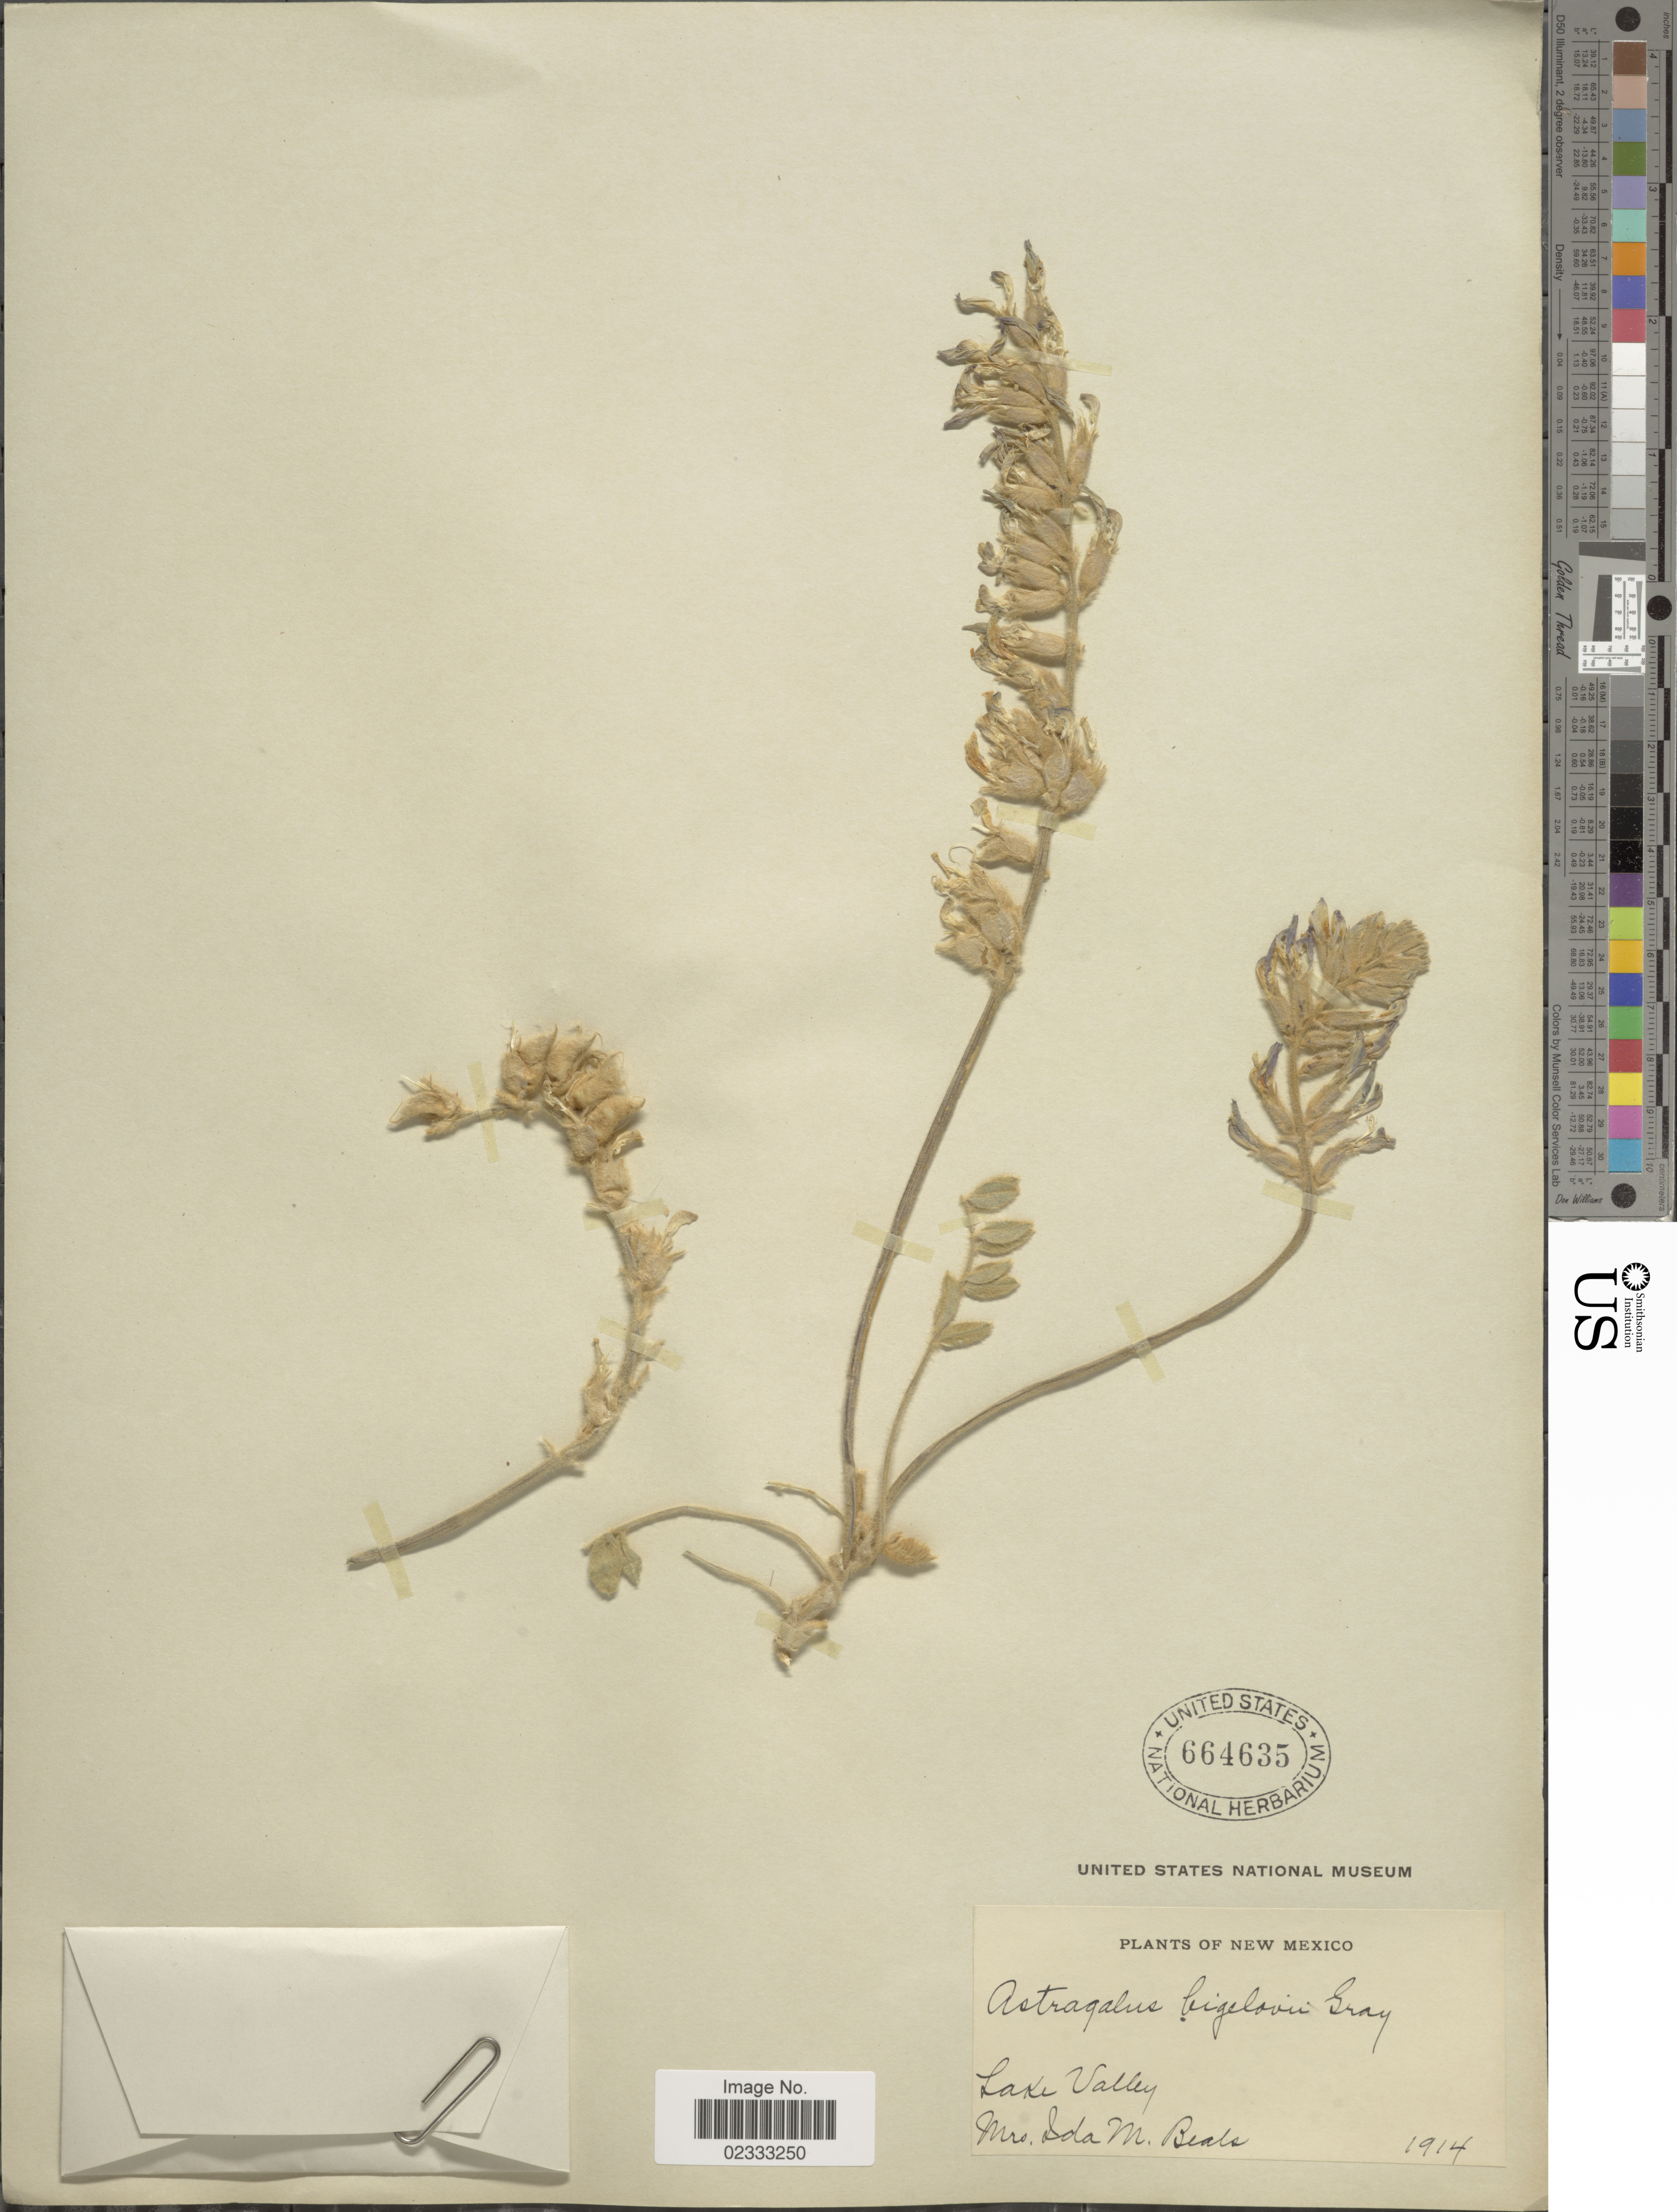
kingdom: Plantae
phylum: Tracheophyta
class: Magnoliopsida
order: Fabales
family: Fabaceae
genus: Astragalus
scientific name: Astragalus mollissimus var. bigelovii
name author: (A. Gray) Barneby ex B.L. Turner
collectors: I. M. Beals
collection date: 1914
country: United States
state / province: New Mexico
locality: Lake Valley.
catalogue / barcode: US 664635